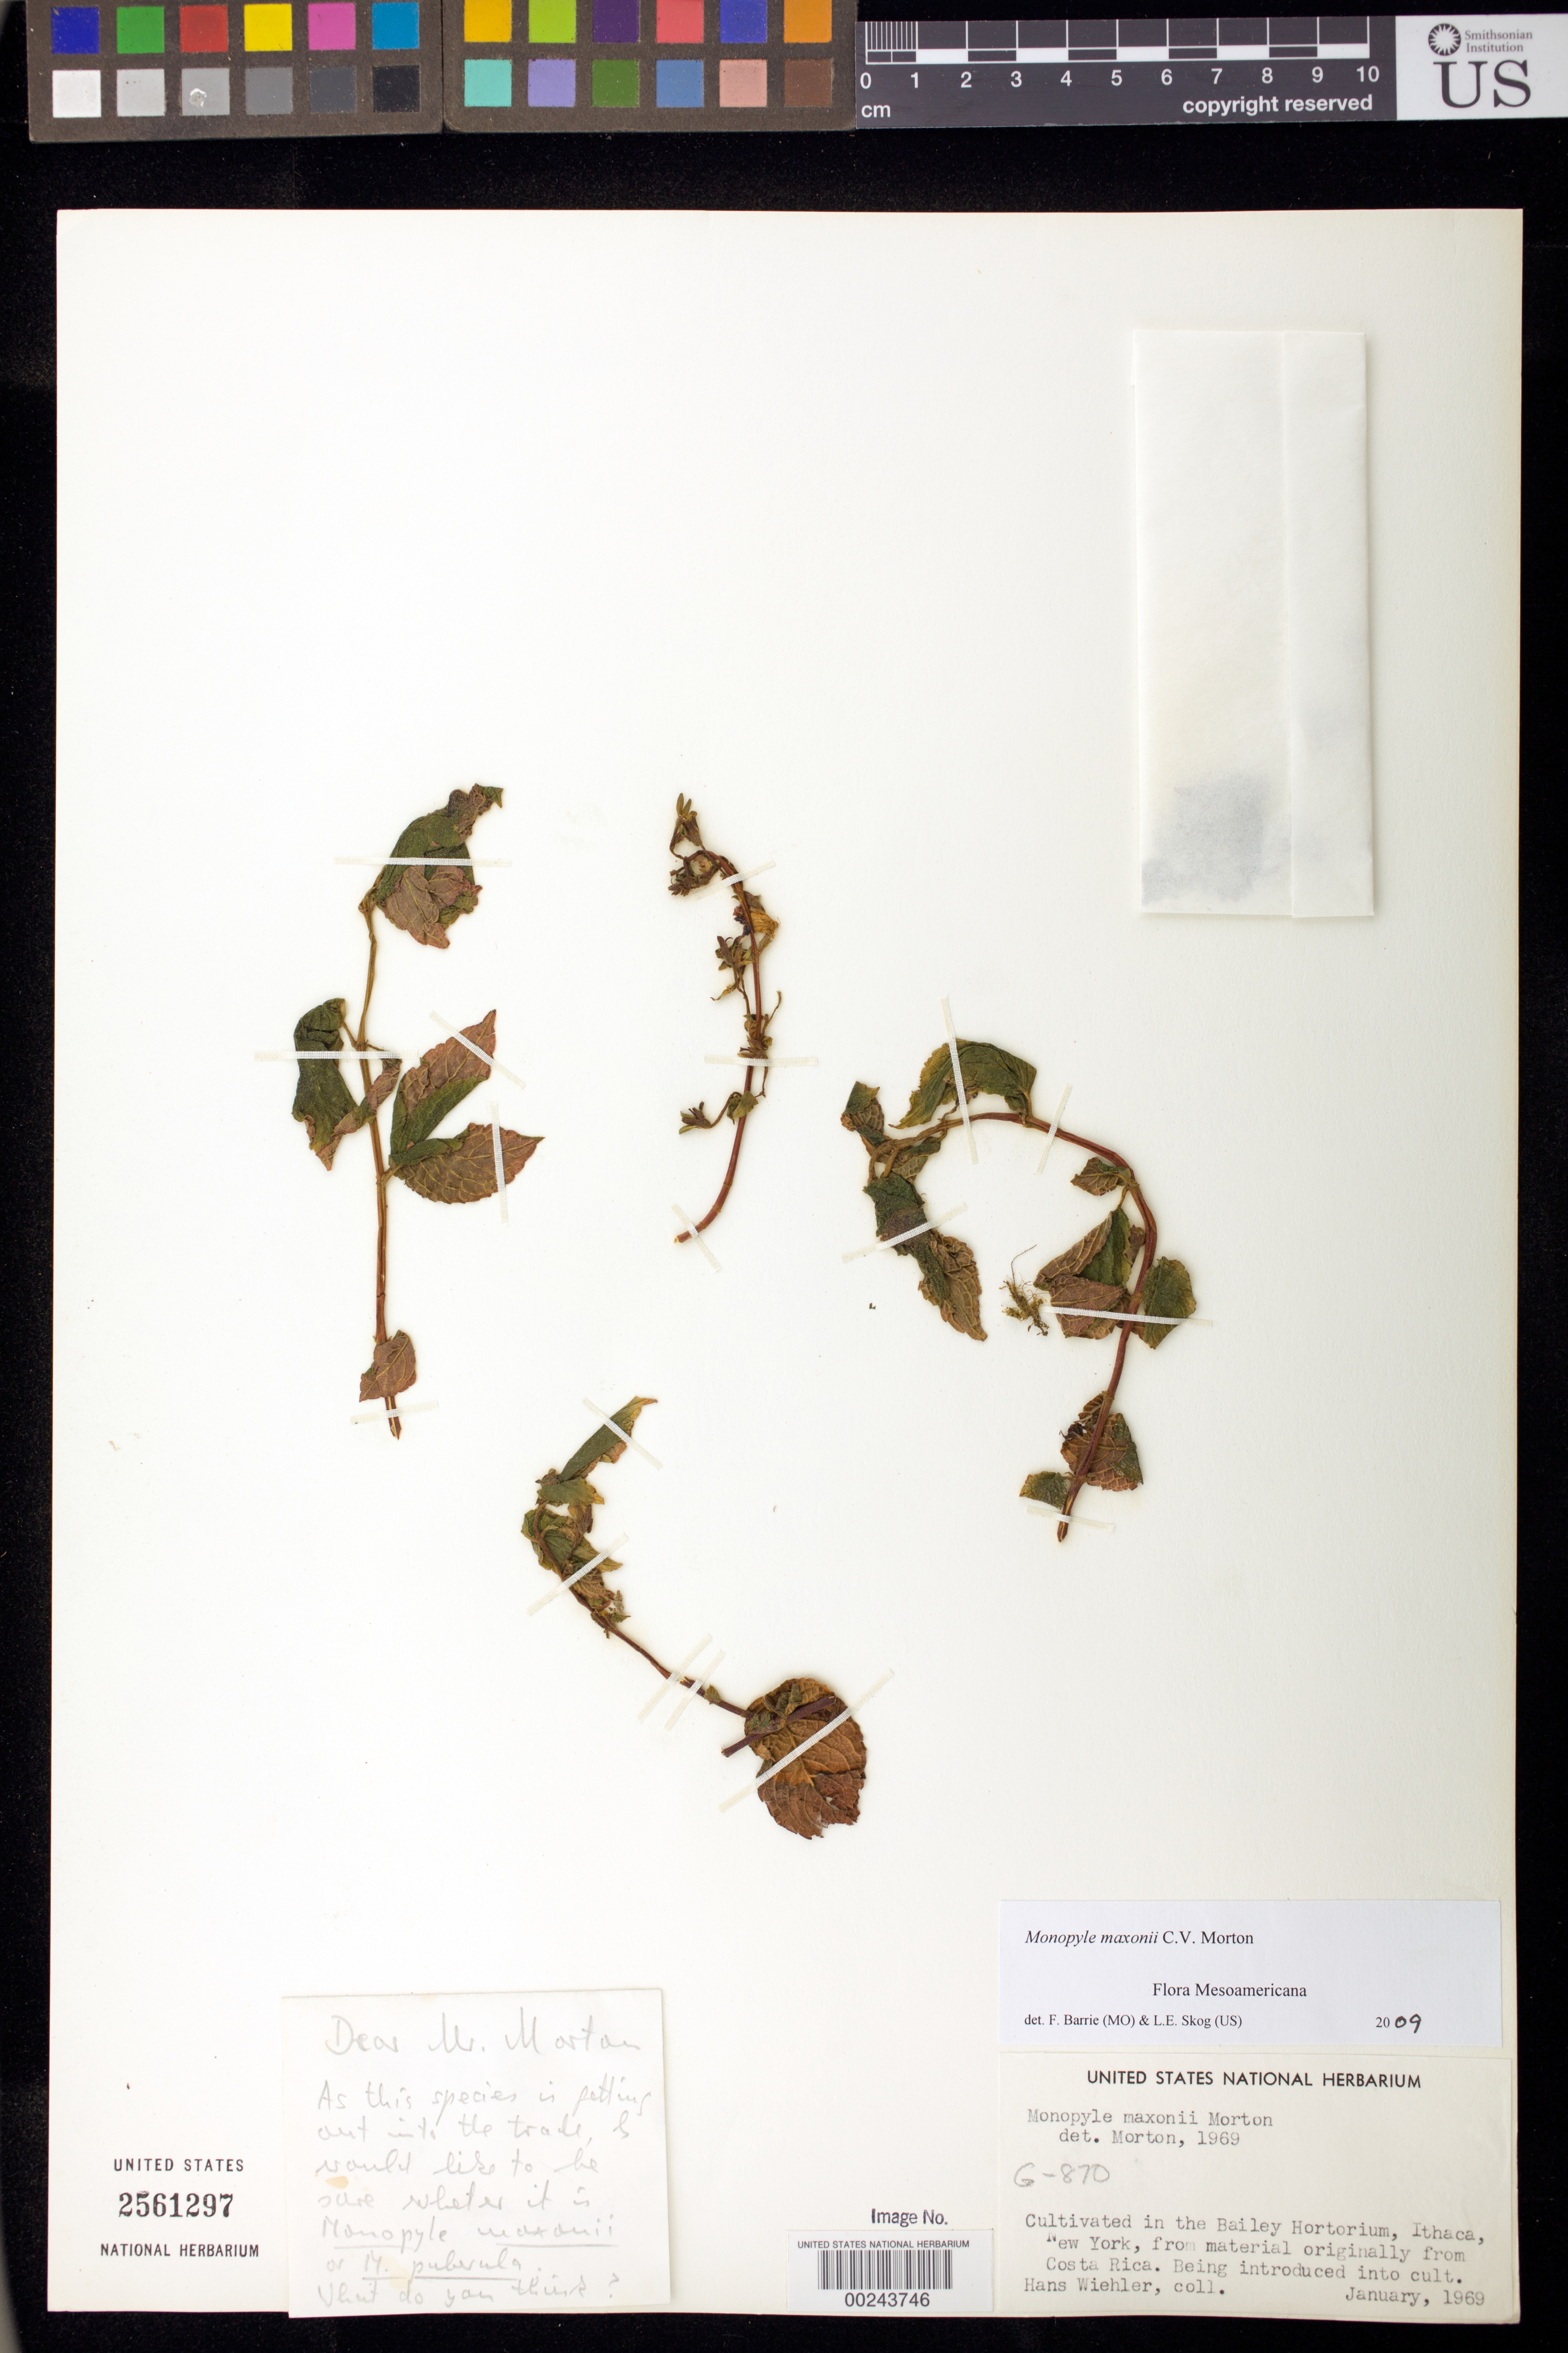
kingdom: Plantae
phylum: Tracheophyta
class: Magnoliopsida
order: Lamiales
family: Gesneriaceae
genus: Monopyle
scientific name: Monopyle maxonii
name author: C.V. Morton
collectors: H. J. Wiehler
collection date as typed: Jan 1969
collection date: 1969-01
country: Costa Rica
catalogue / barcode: US 2561297